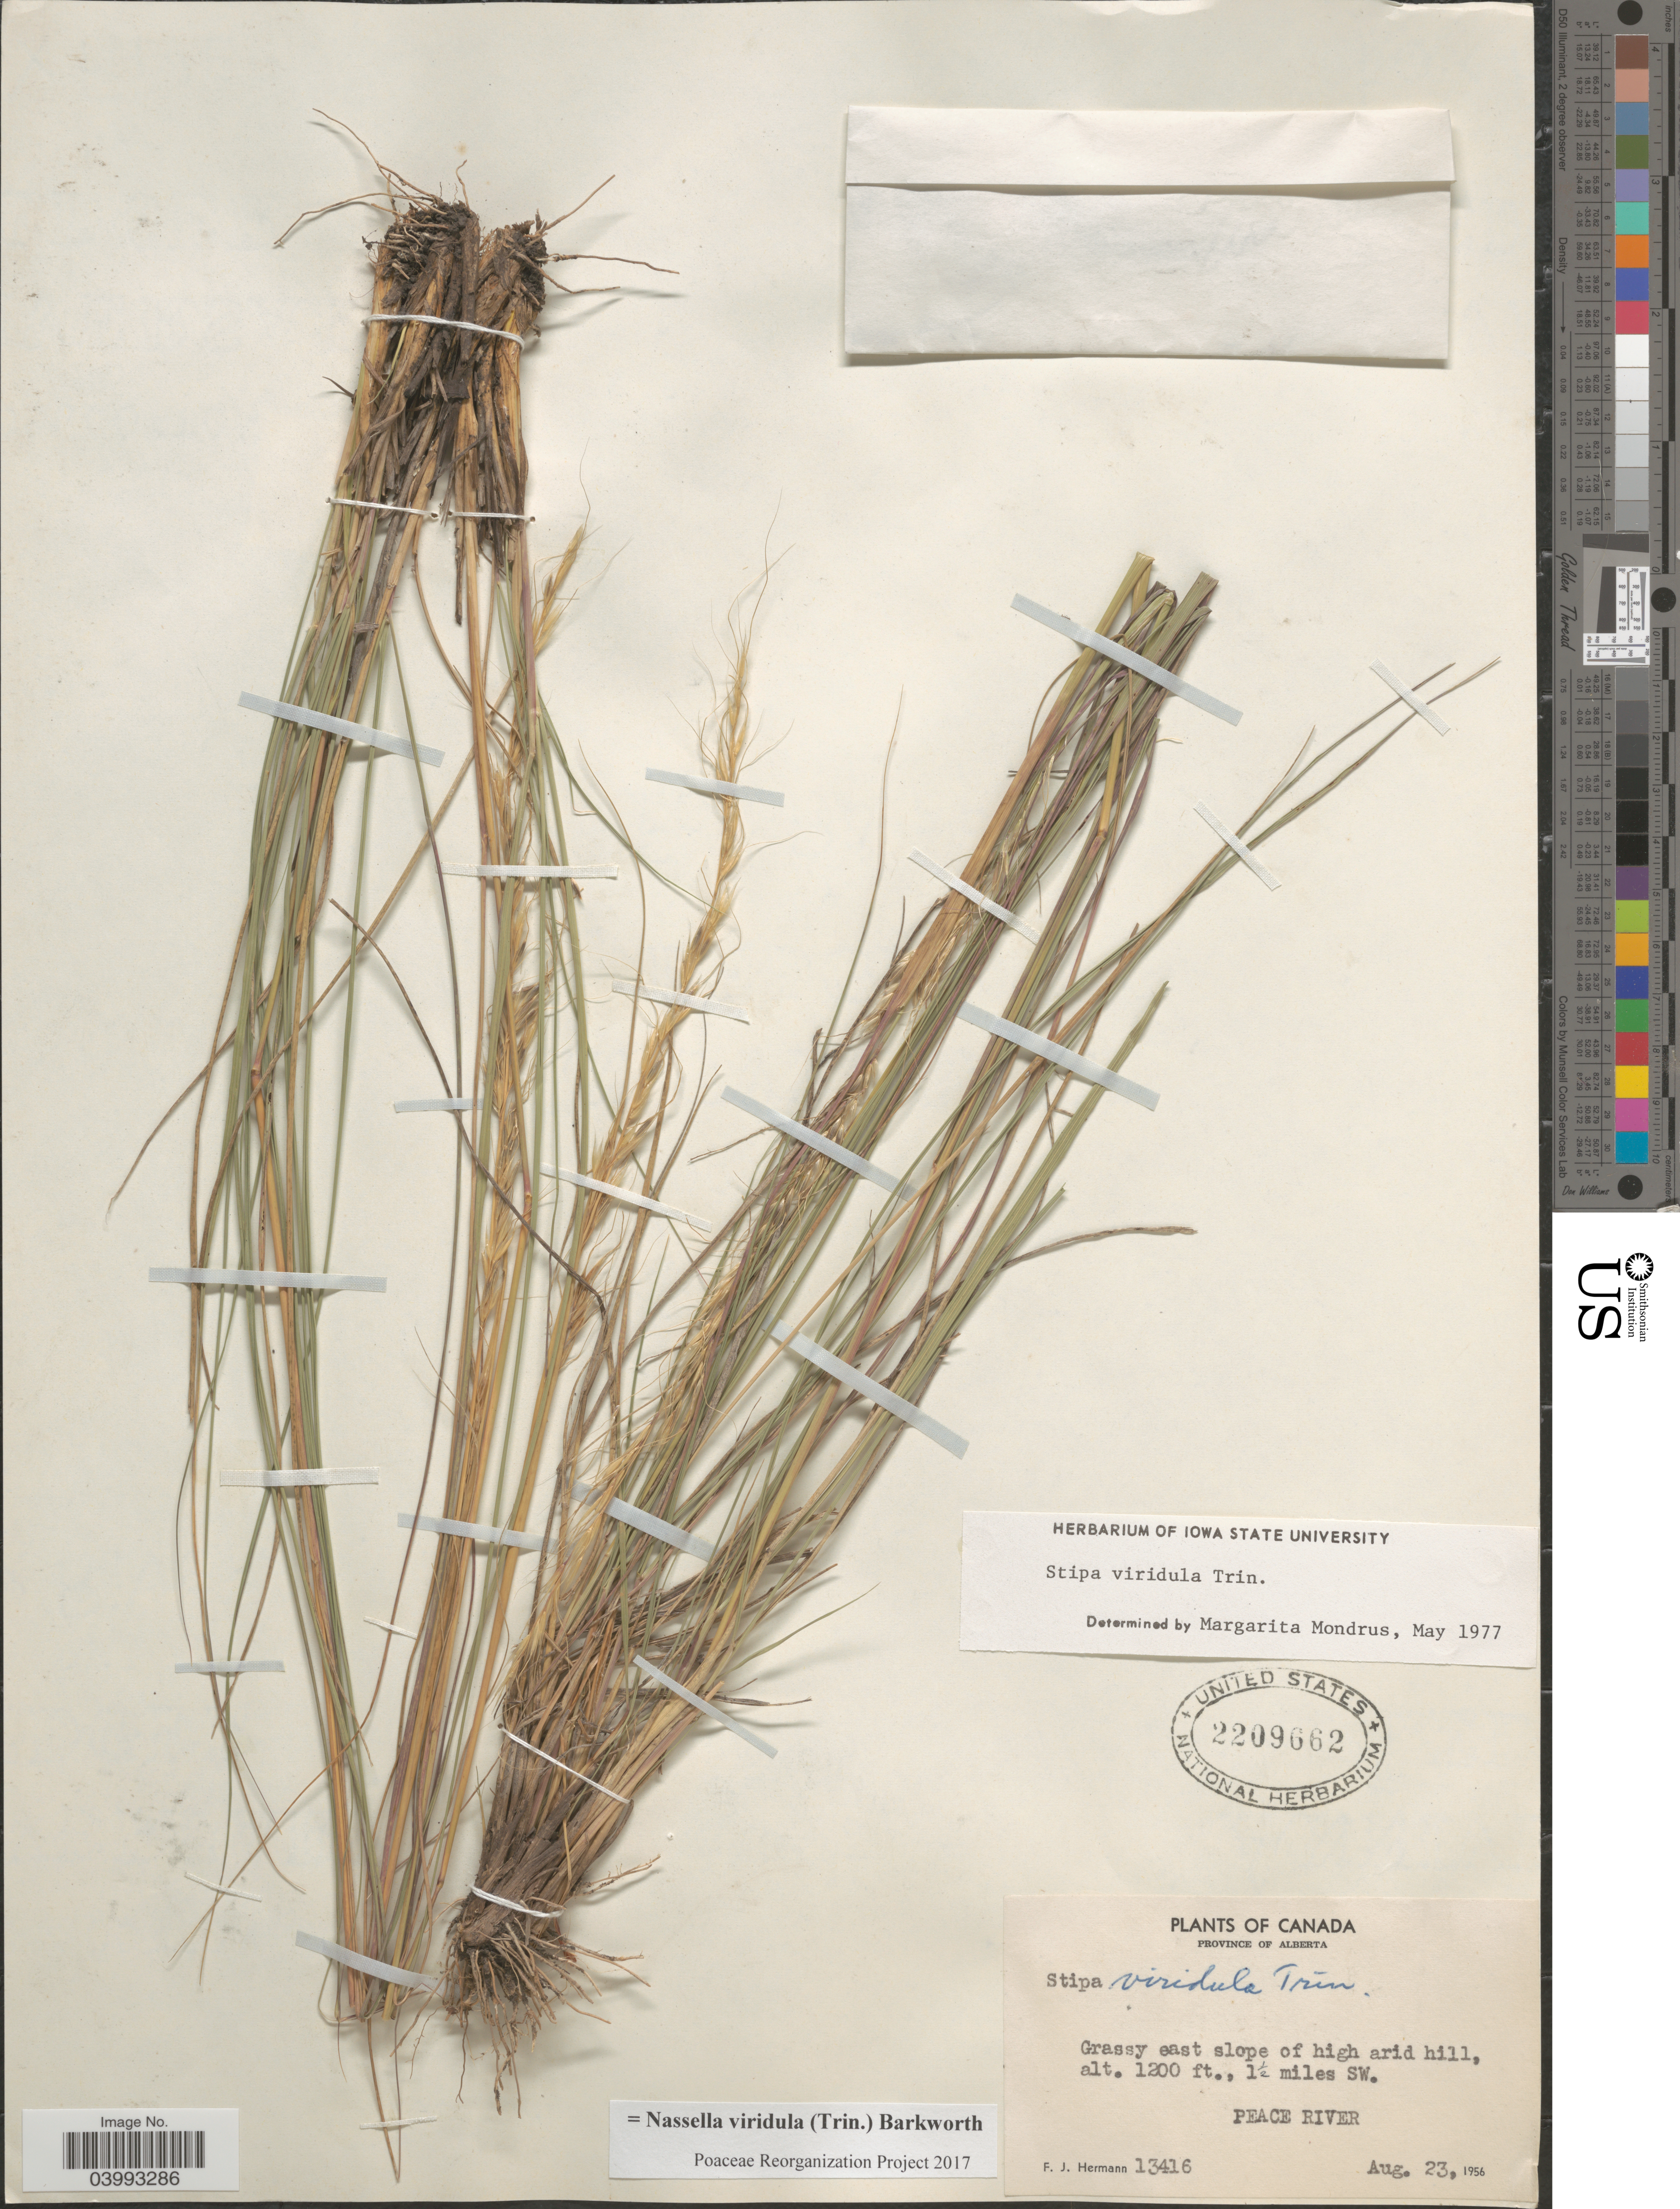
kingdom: Plantae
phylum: Tracheophyta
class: Liliopsida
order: Poales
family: Poaceae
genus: Nassella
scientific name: Nassella viridula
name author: (Trin.) Barkworth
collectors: F. J. Hermann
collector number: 13416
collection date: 1956-08-23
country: Canada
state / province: Alberta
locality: Grassy east slope of high arid hill, 1½ miles SW. Peace River.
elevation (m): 366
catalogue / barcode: US 2209662